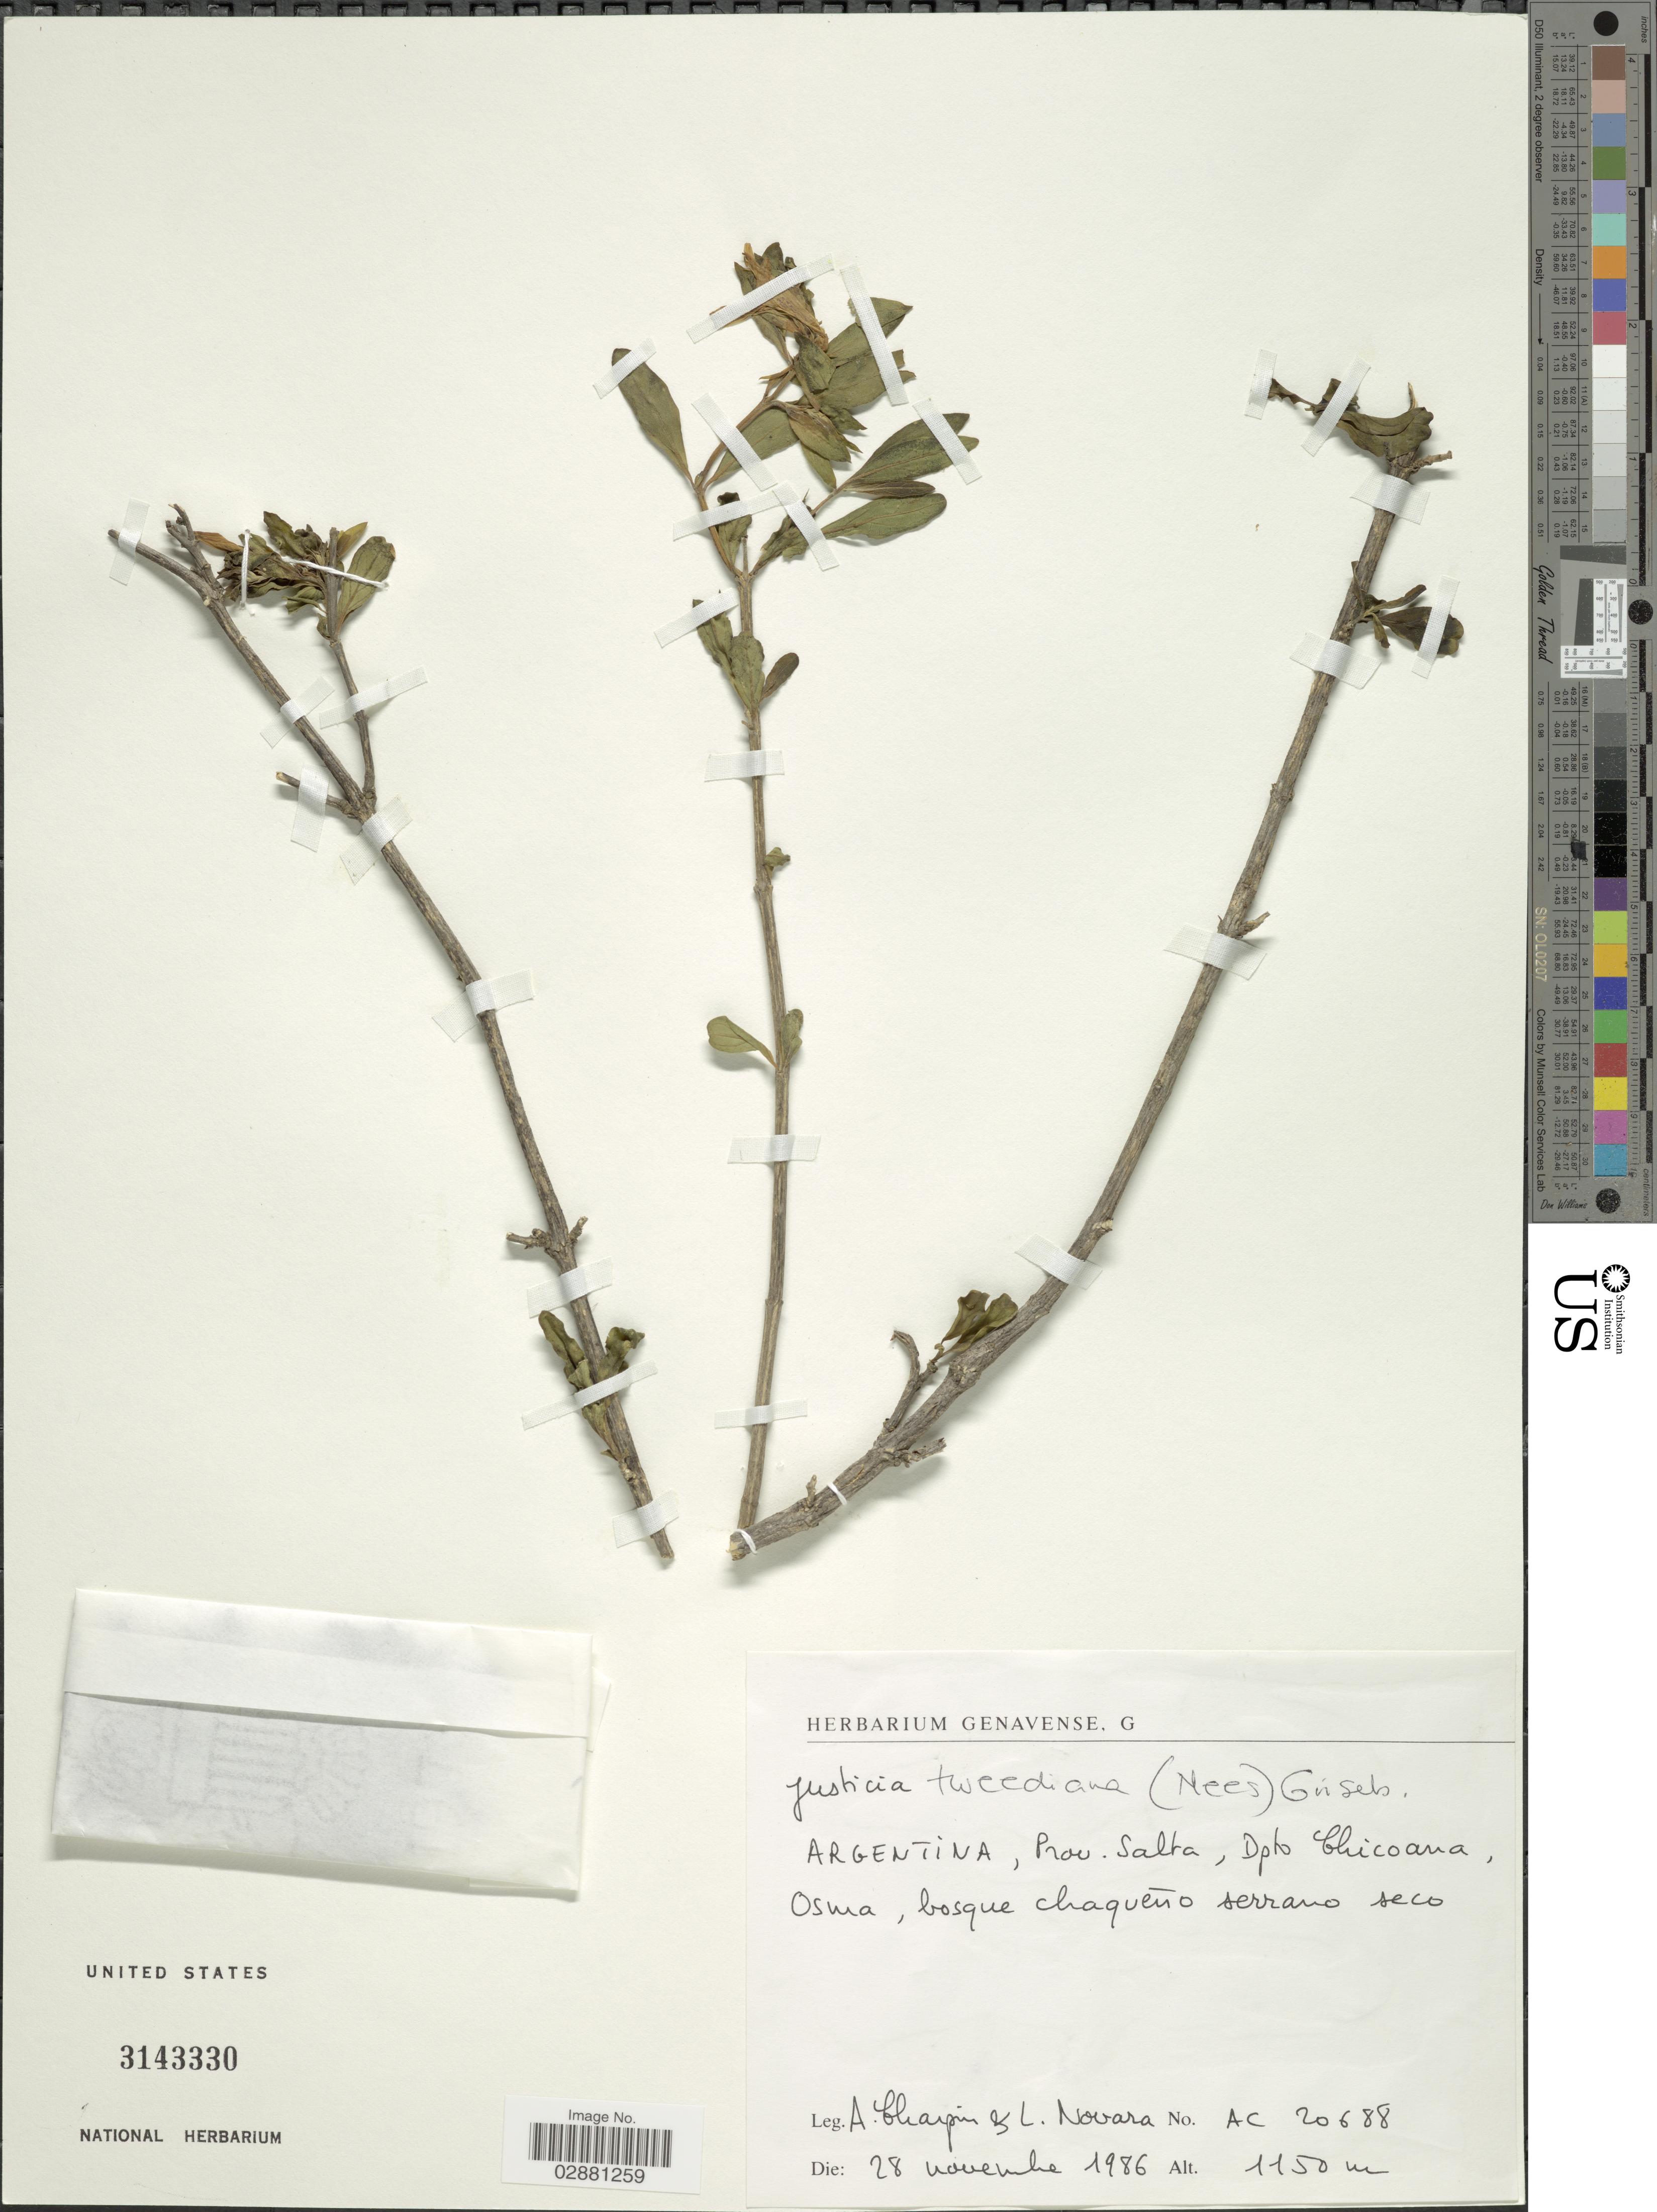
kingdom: Plantae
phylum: Tracheophyta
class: Magnoliopsida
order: Lamiales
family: Acanthaceae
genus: Justicia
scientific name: Justicia tweediana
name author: (Nees) Griseb.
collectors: A. Charpin & L. Novara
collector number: AC 20688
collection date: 1986-11-28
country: Argentina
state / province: Salta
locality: Prov. Salta, Dpto. Chicoana, Osma.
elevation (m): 1150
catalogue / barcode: US 3143330